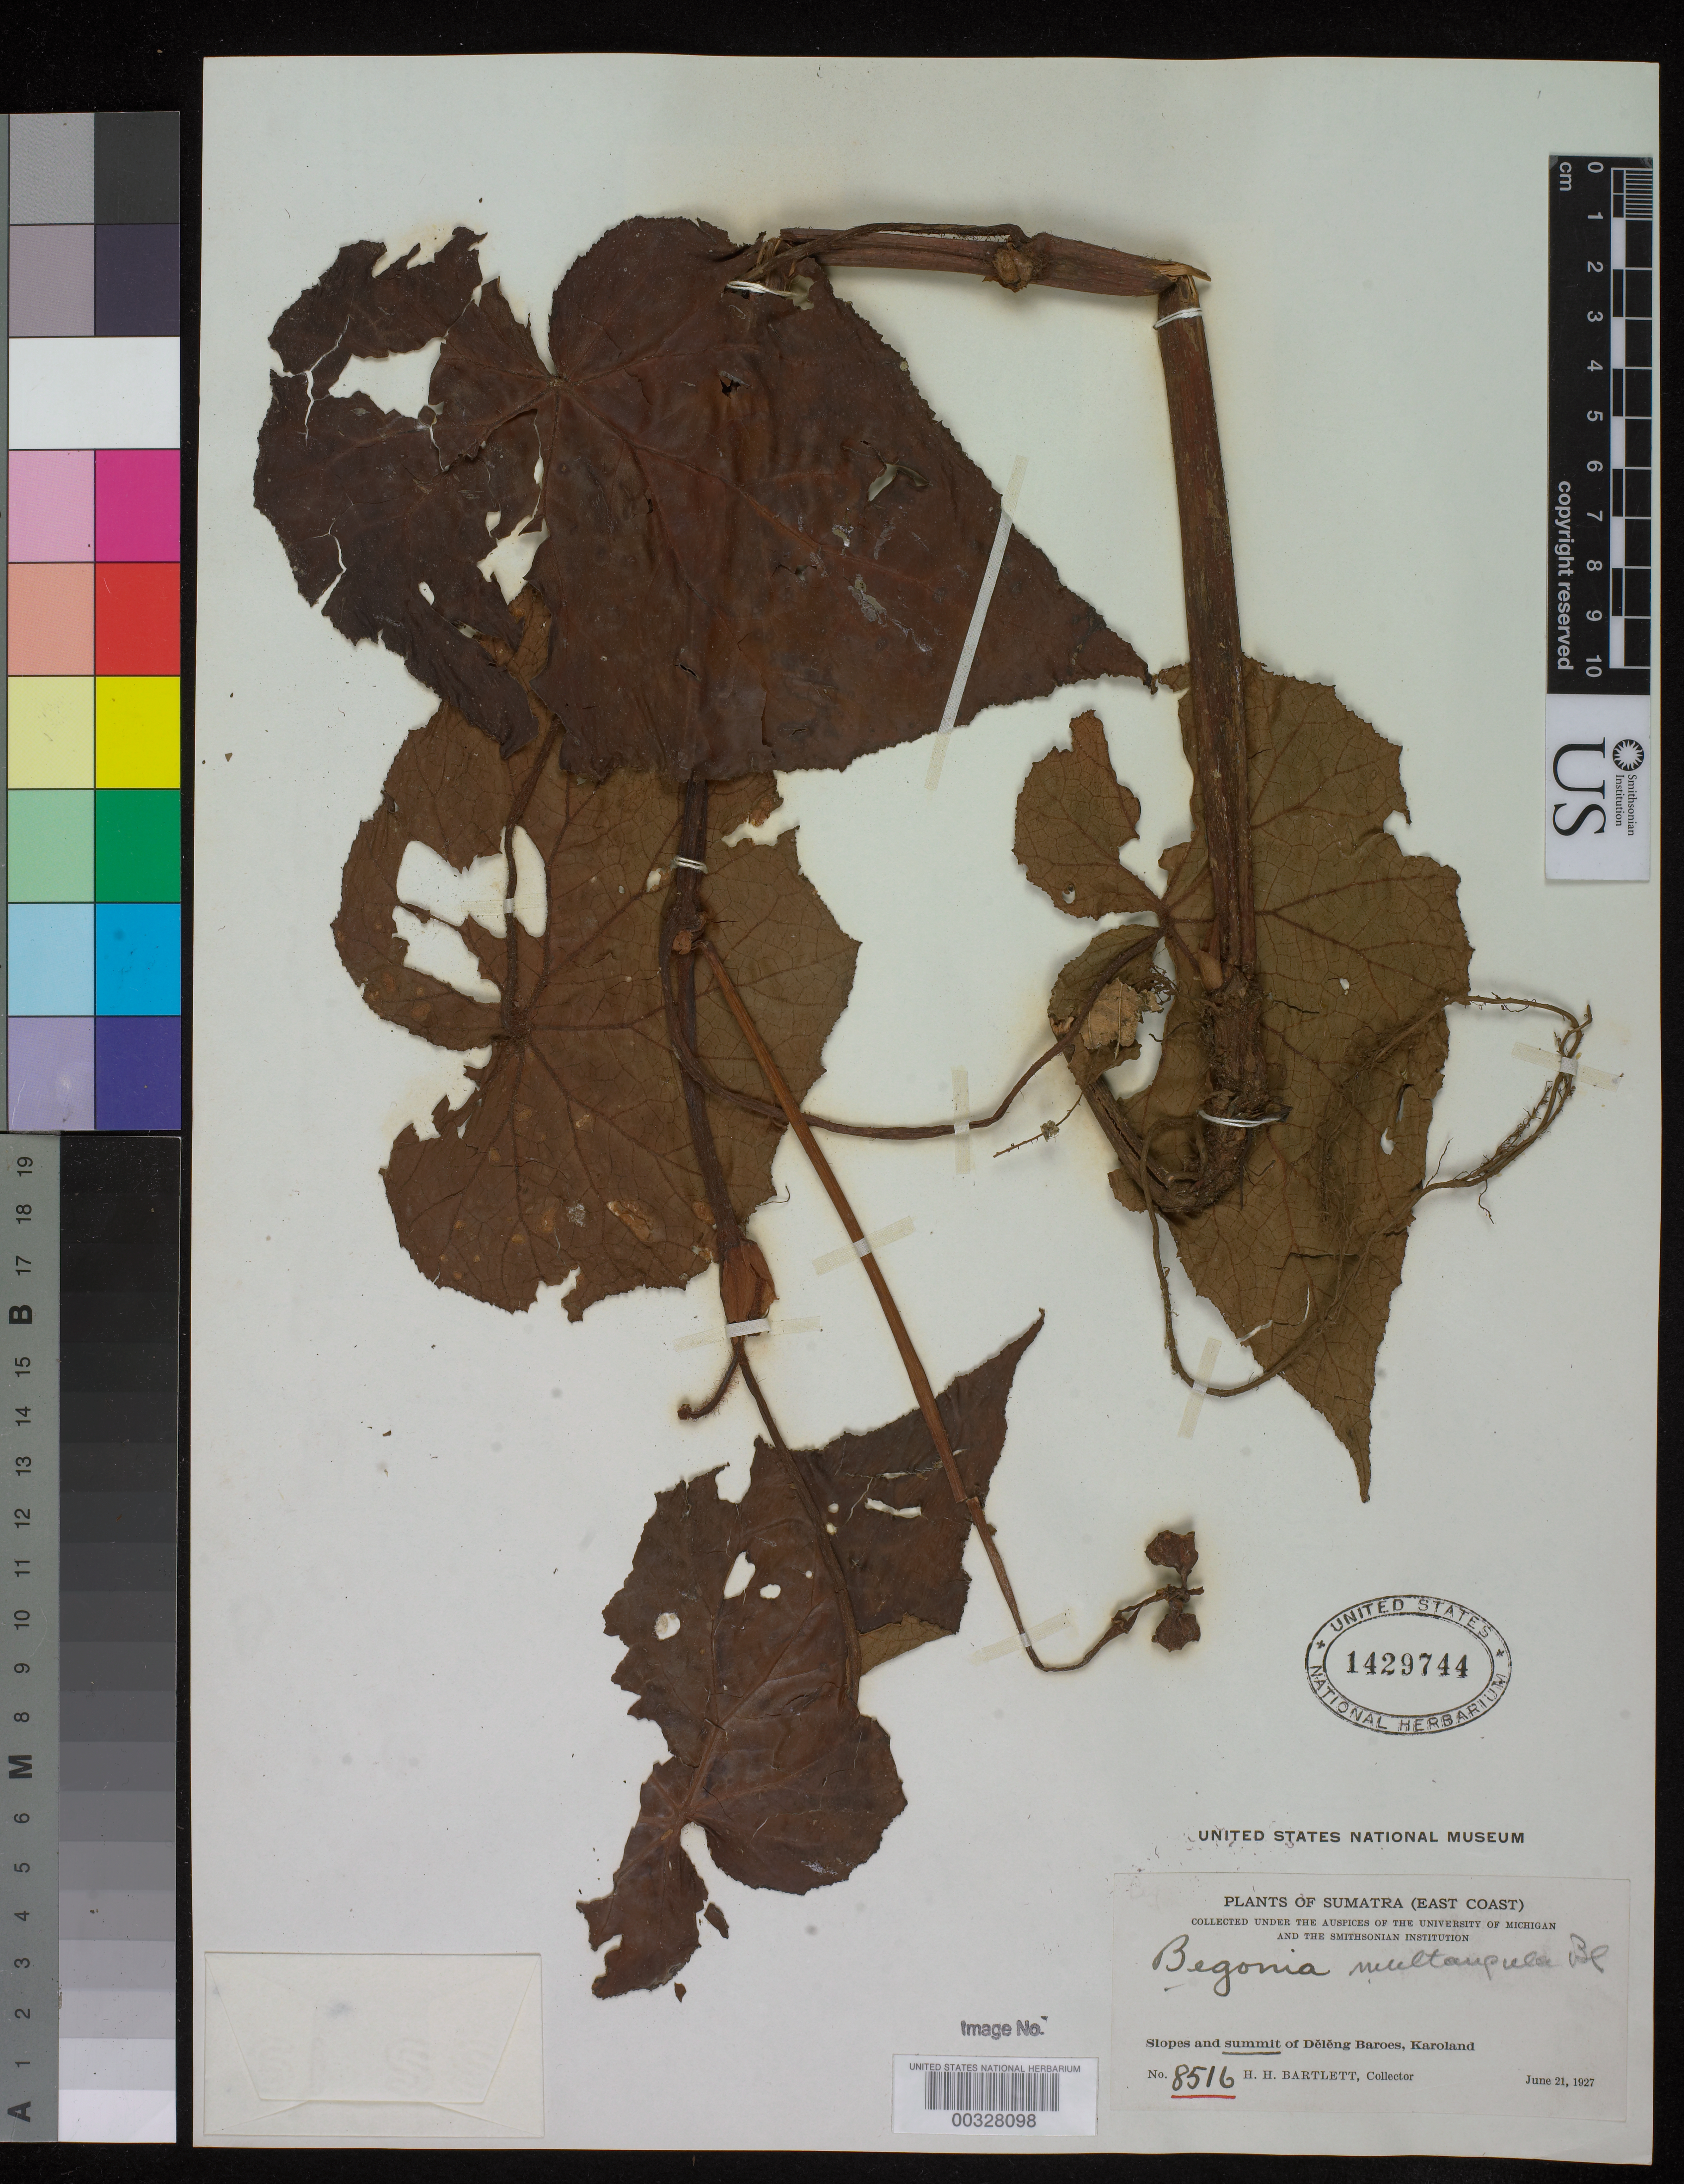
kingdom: Plantae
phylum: Tracheophyta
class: Magnoliopsida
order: Cucurbitales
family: Begoniaceae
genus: Begonia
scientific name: Begonia multangula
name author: Blume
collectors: H. H. Bartlett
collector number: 8516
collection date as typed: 21 Jun 1927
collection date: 1927-06-21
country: Indonesia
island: Sumatra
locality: Slopes & summit of deleng baroes, karoland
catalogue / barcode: US 1429744